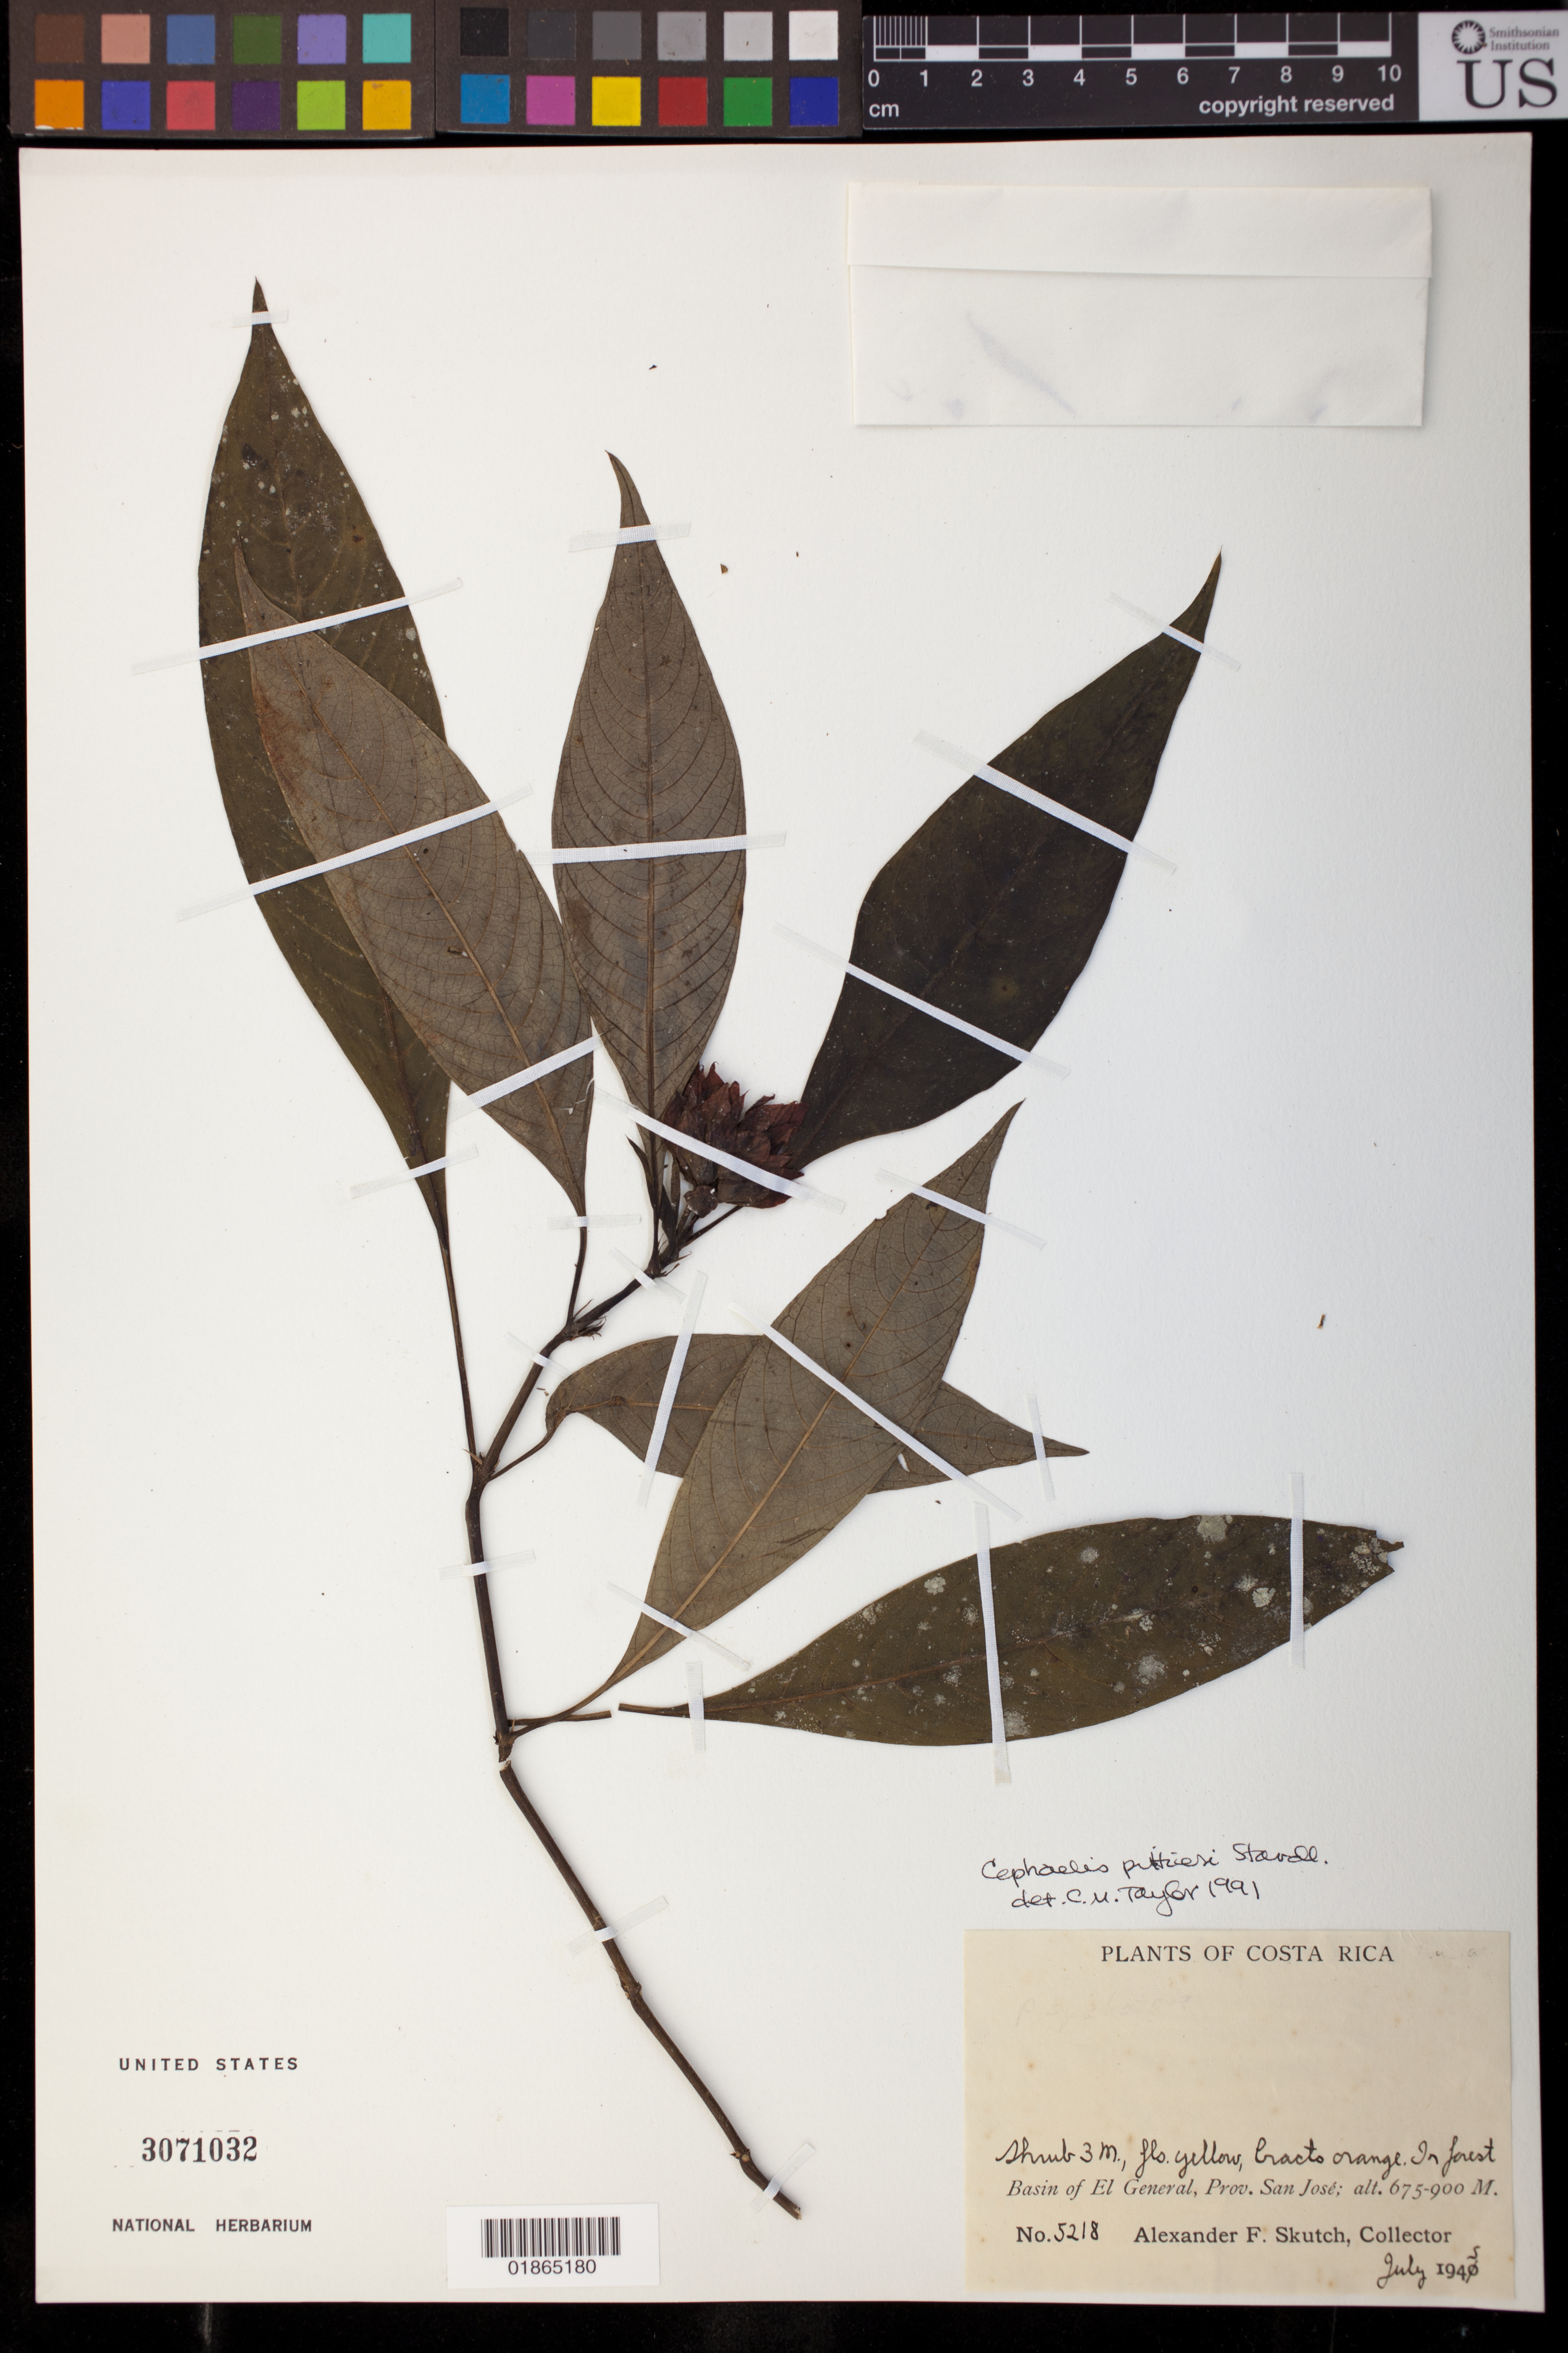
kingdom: Plantae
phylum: Tracheophyta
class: Magnoliopsida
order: Gentianales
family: Rubiaceae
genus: Psychotria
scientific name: Psychotria aurantiibractea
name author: C.M. Taylor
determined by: Taylor, Charlotte M.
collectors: A. F. Skutch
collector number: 5218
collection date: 1945-07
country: Costa Rica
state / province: San José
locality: Basin of El General, prov. San José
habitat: In forest.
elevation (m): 675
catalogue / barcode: US 3071032